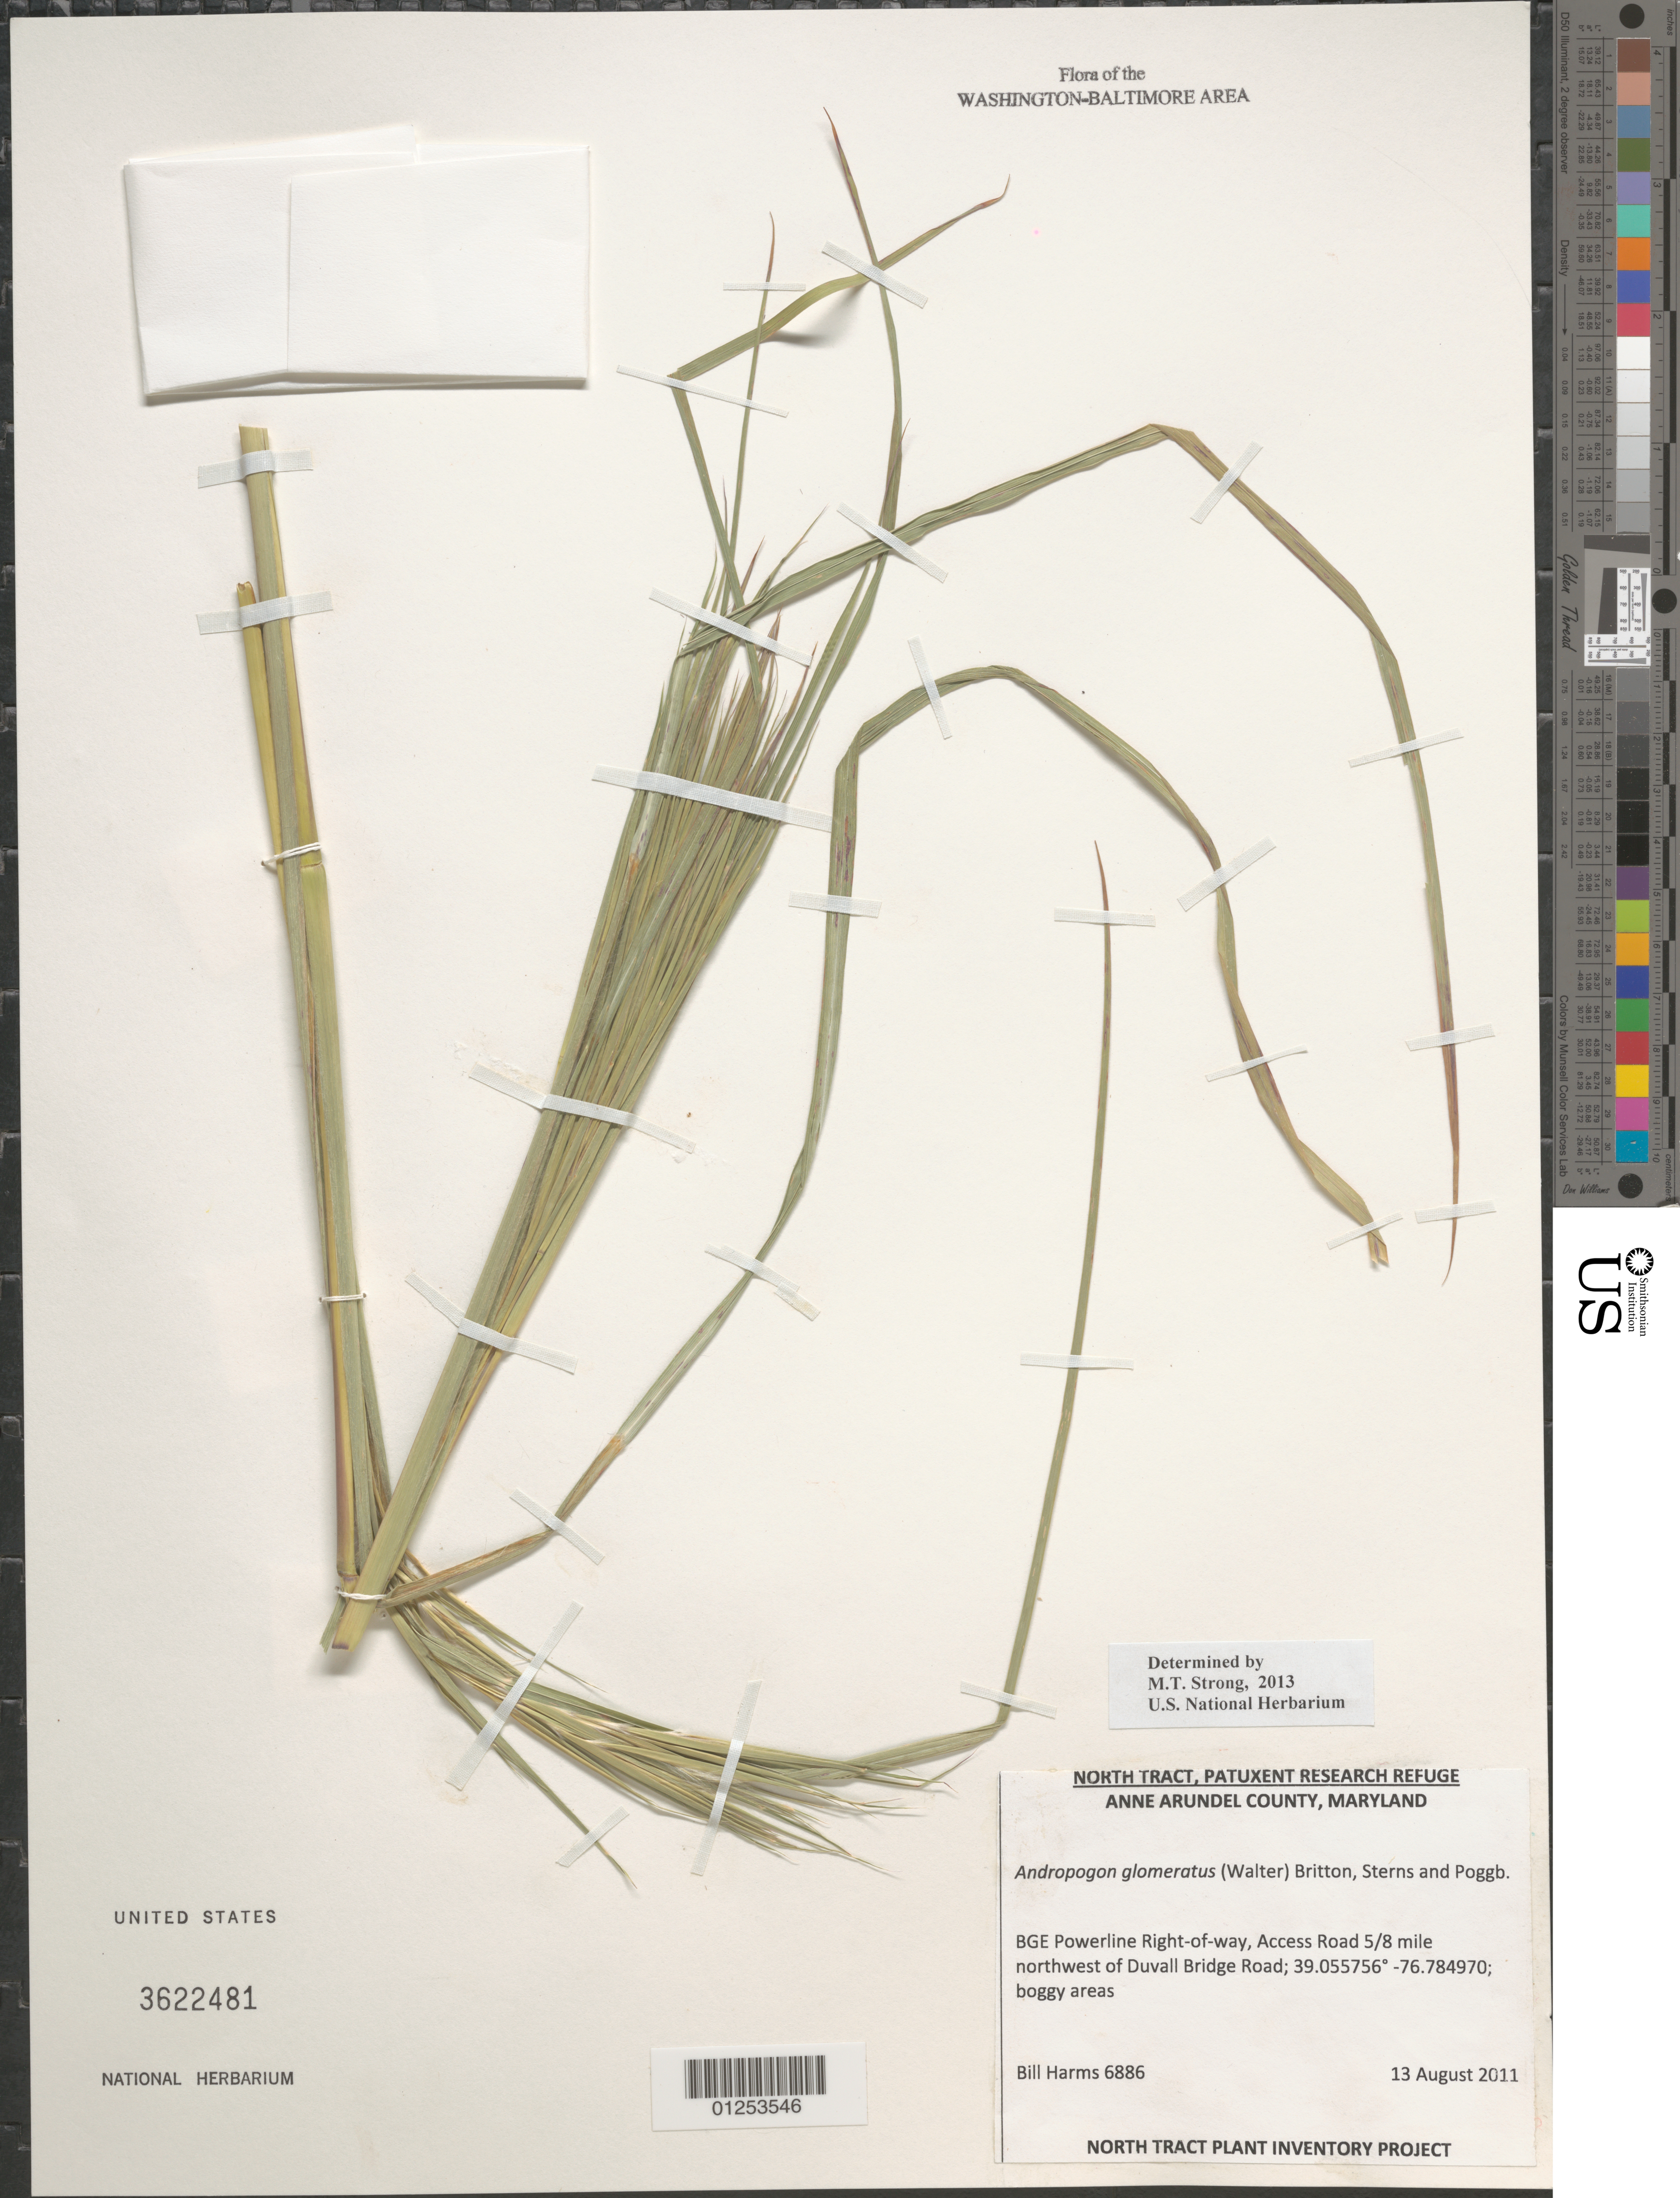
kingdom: Plantae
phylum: Tracheophyta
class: Liliopsida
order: Poales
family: Poaceae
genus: Andropogon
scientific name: Andropogon glomeratus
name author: (Walter) Britton, Stearns & Poggenb.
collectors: B. Harms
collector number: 6886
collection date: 2011-08-13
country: United States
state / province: Maryland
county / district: Anne Arundel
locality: BGE Powerline Right-of-way, Access Road 5/8 mile northwest of Duvall Bridge Road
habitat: Boggy areas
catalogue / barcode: US 3622481